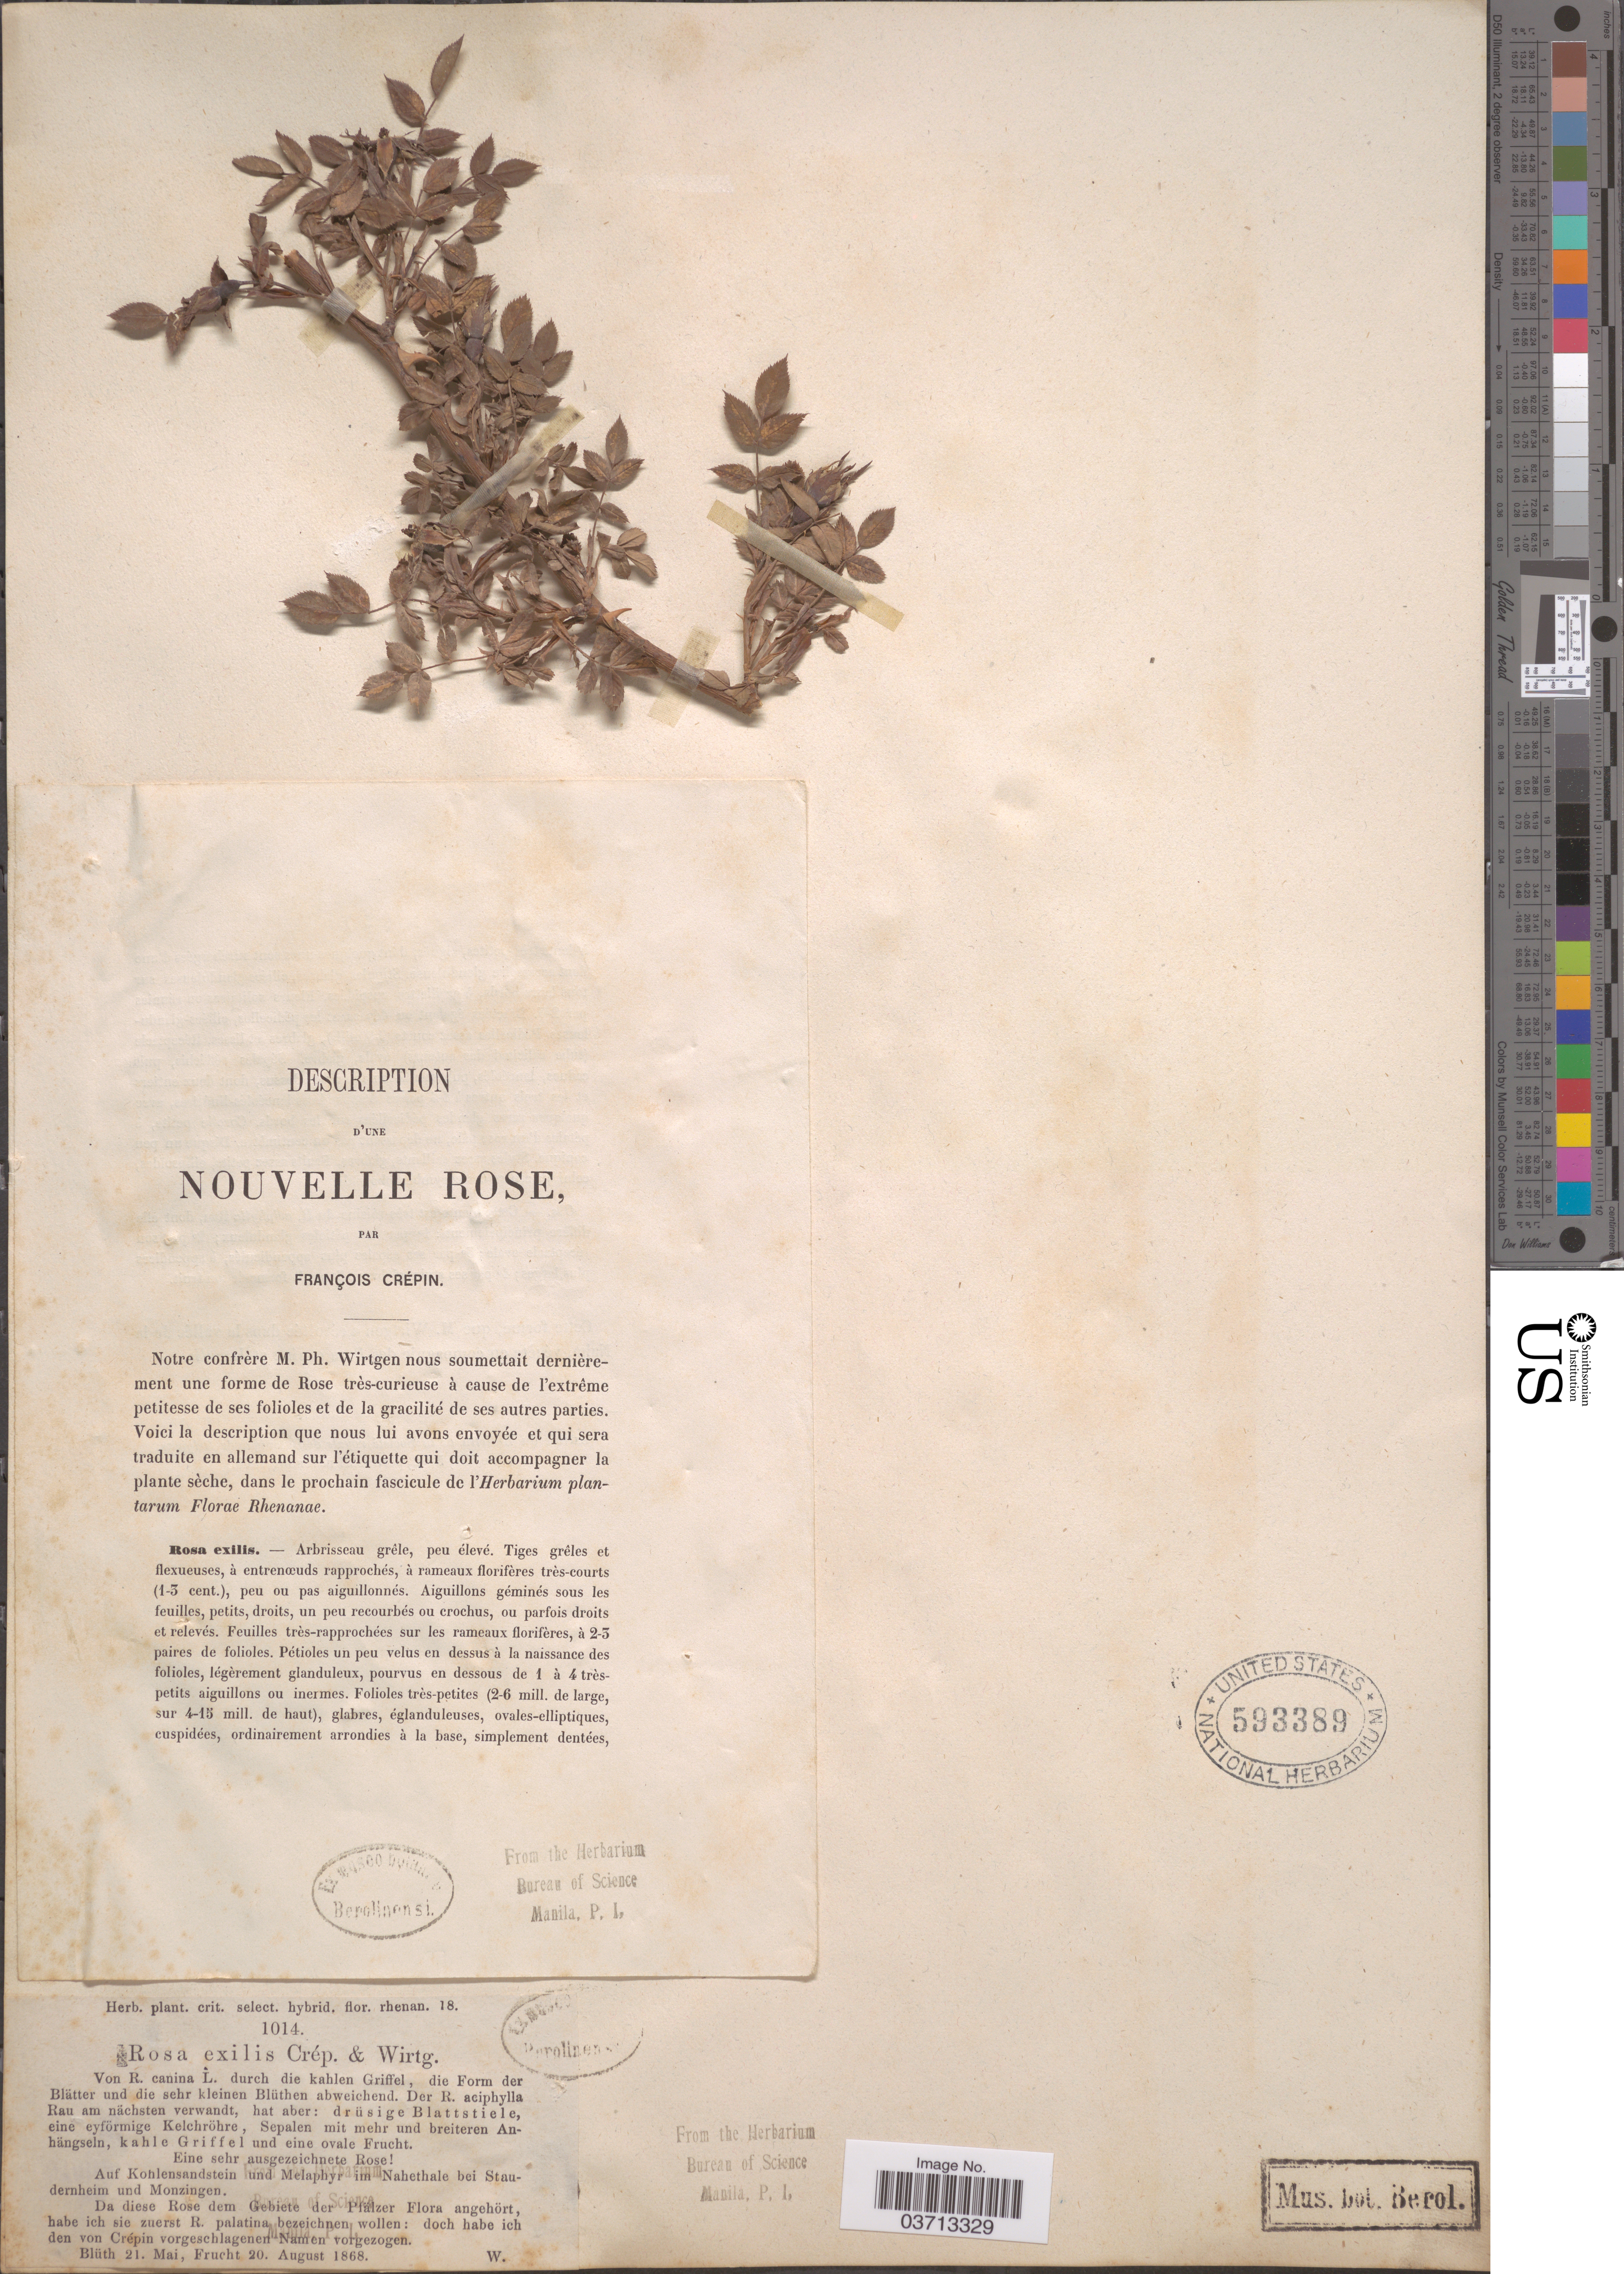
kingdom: Plantae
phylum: Tracheophyta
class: Magnoliopsida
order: Rosales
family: Rosaceae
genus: Rosa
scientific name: Rosa exilis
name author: Crép. & Wirtg.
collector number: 1014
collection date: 1868-05-21/1868-08-20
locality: Blüth [unsure placement]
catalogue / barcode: US 593389